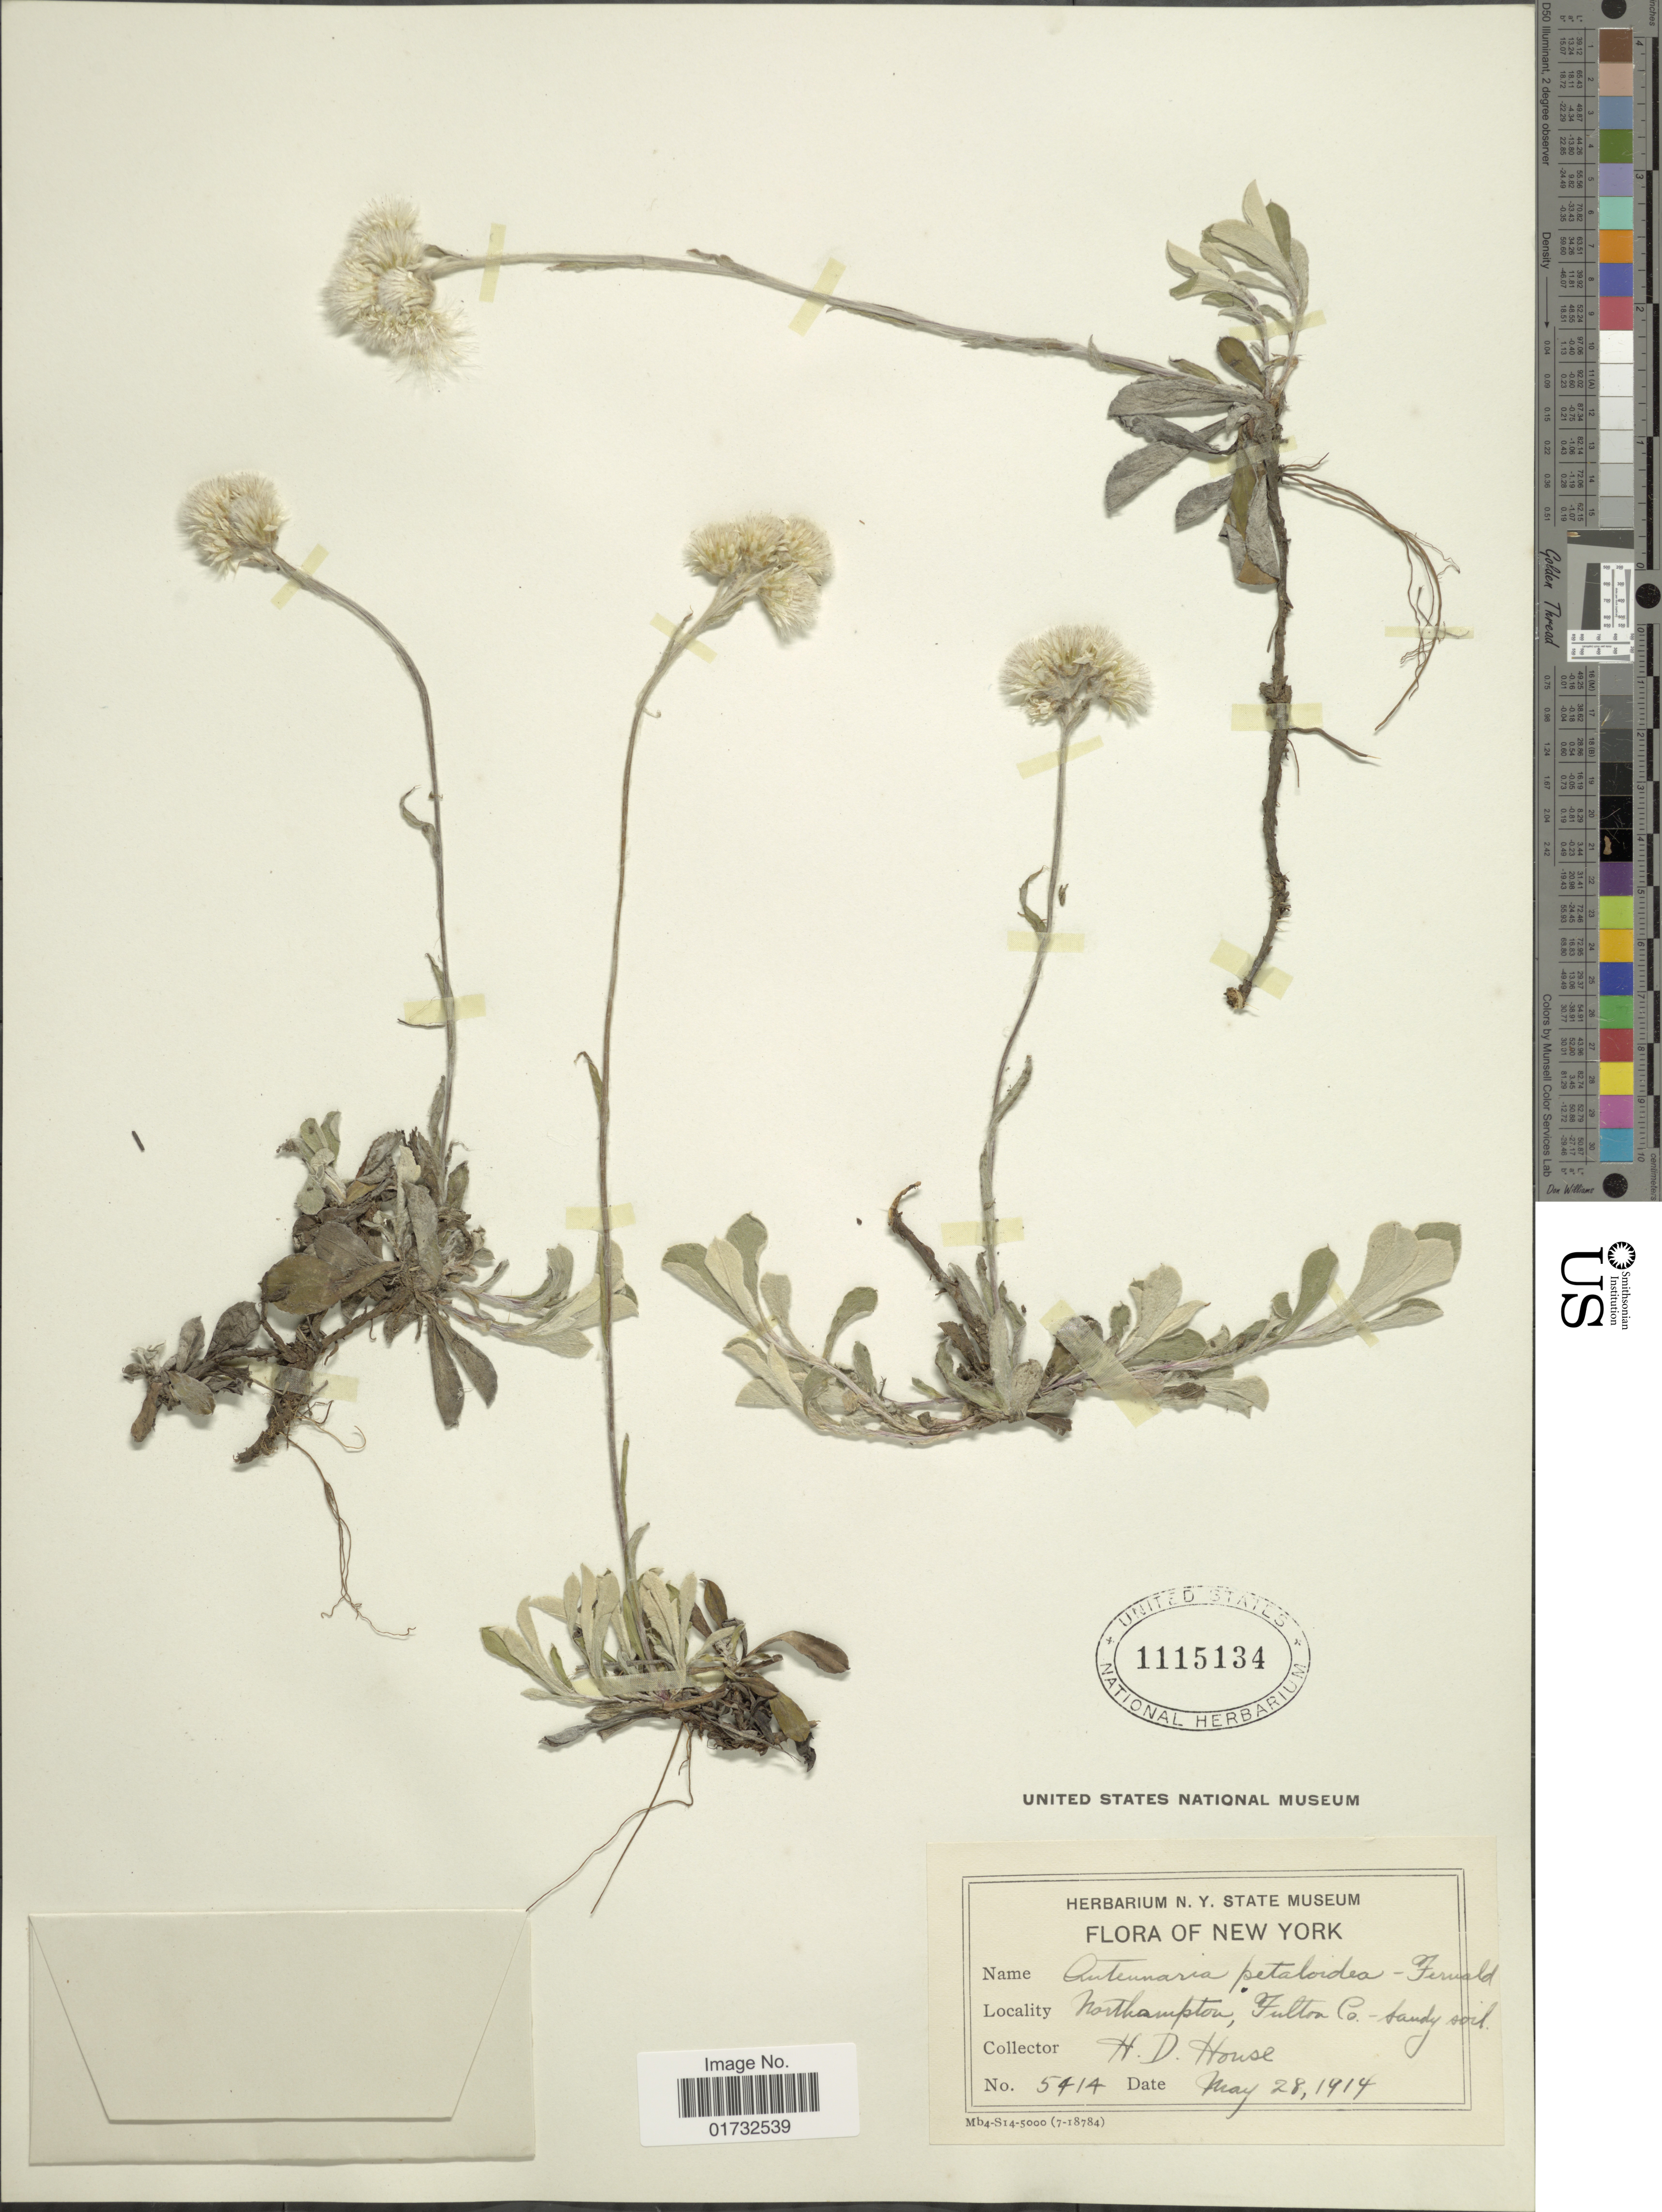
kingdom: Plantae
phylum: Tracheophyta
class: Magnoliopsida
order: Asterales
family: Asteraceae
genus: Antennaria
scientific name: Antennaria petaloidea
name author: (Fernald) Fernald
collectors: H. D. House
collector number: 5414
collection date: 1914-05-28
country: United States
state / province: New York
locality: Northampton, Fulton Co.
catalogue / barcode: US 1115134